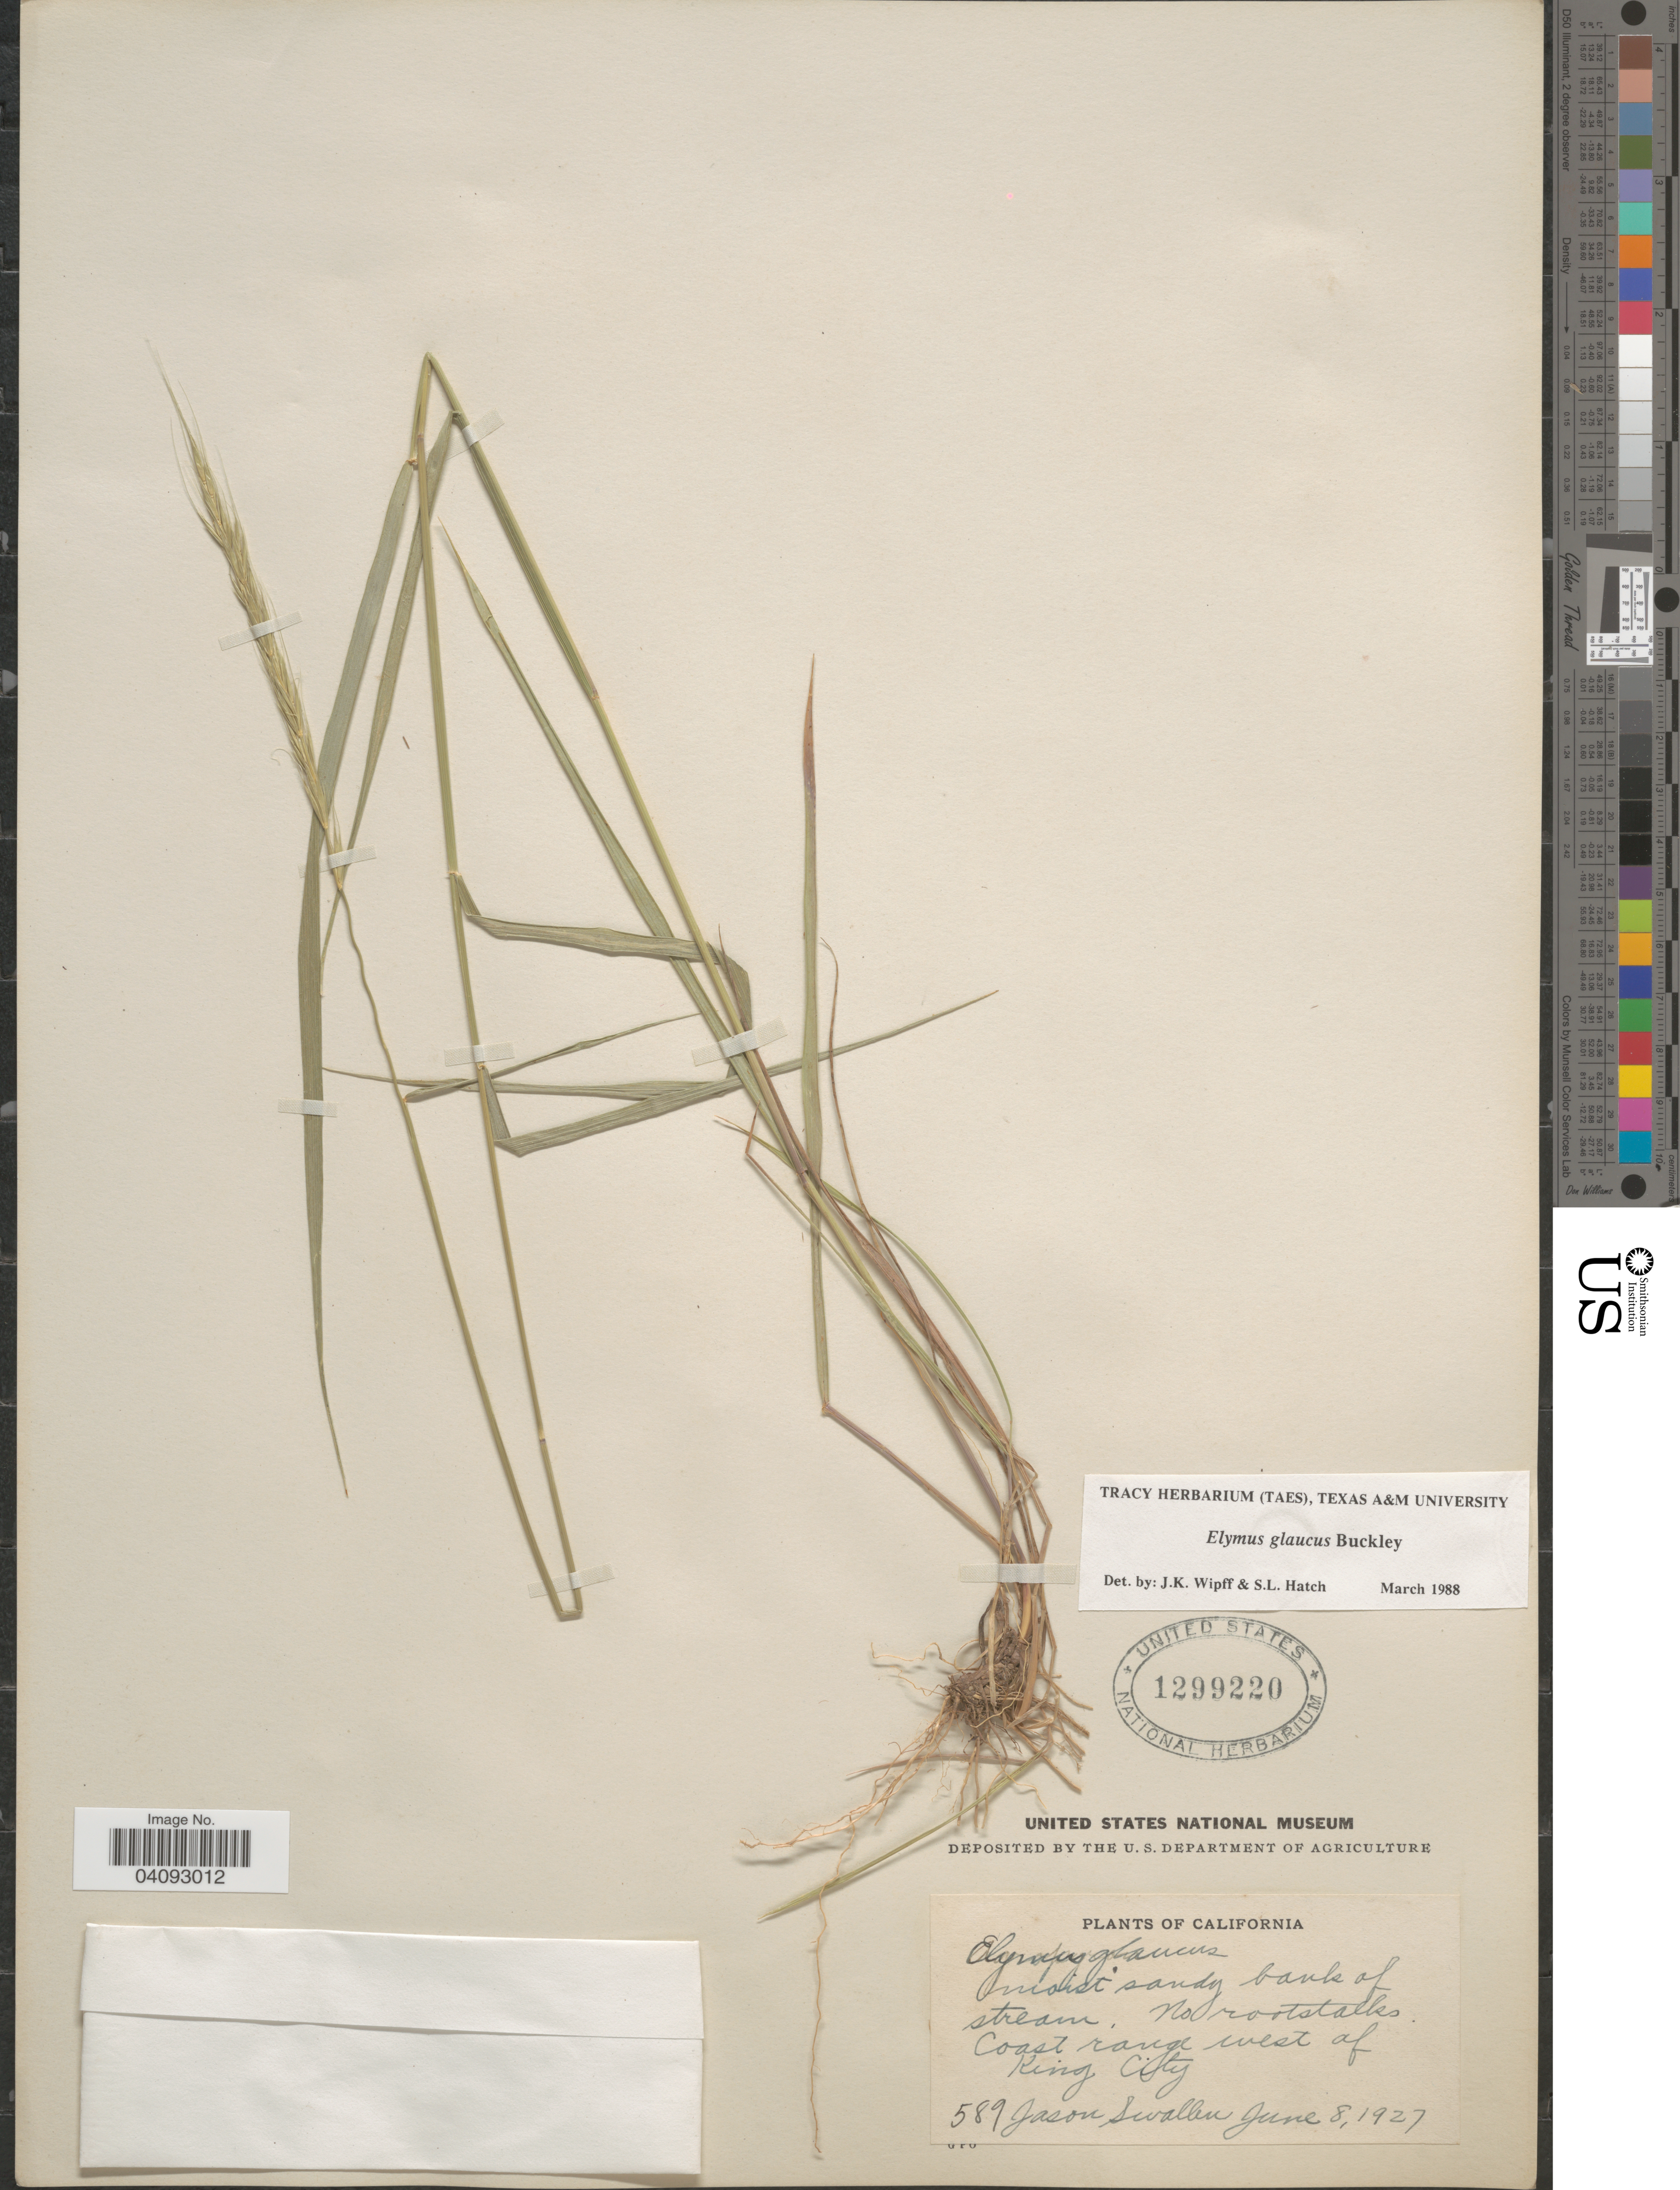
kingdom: Plantae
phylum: Tracheophyta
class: Liliopsida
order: Poales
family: Poaceae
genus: Elymus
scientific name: Elymus glaucus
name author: Buckley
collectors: J. R. Swallen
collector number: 589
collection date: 1927-06-08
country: United States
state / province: California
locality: Moist sandy bank of stream. Coast range west of King City.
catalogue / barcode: US 1299220